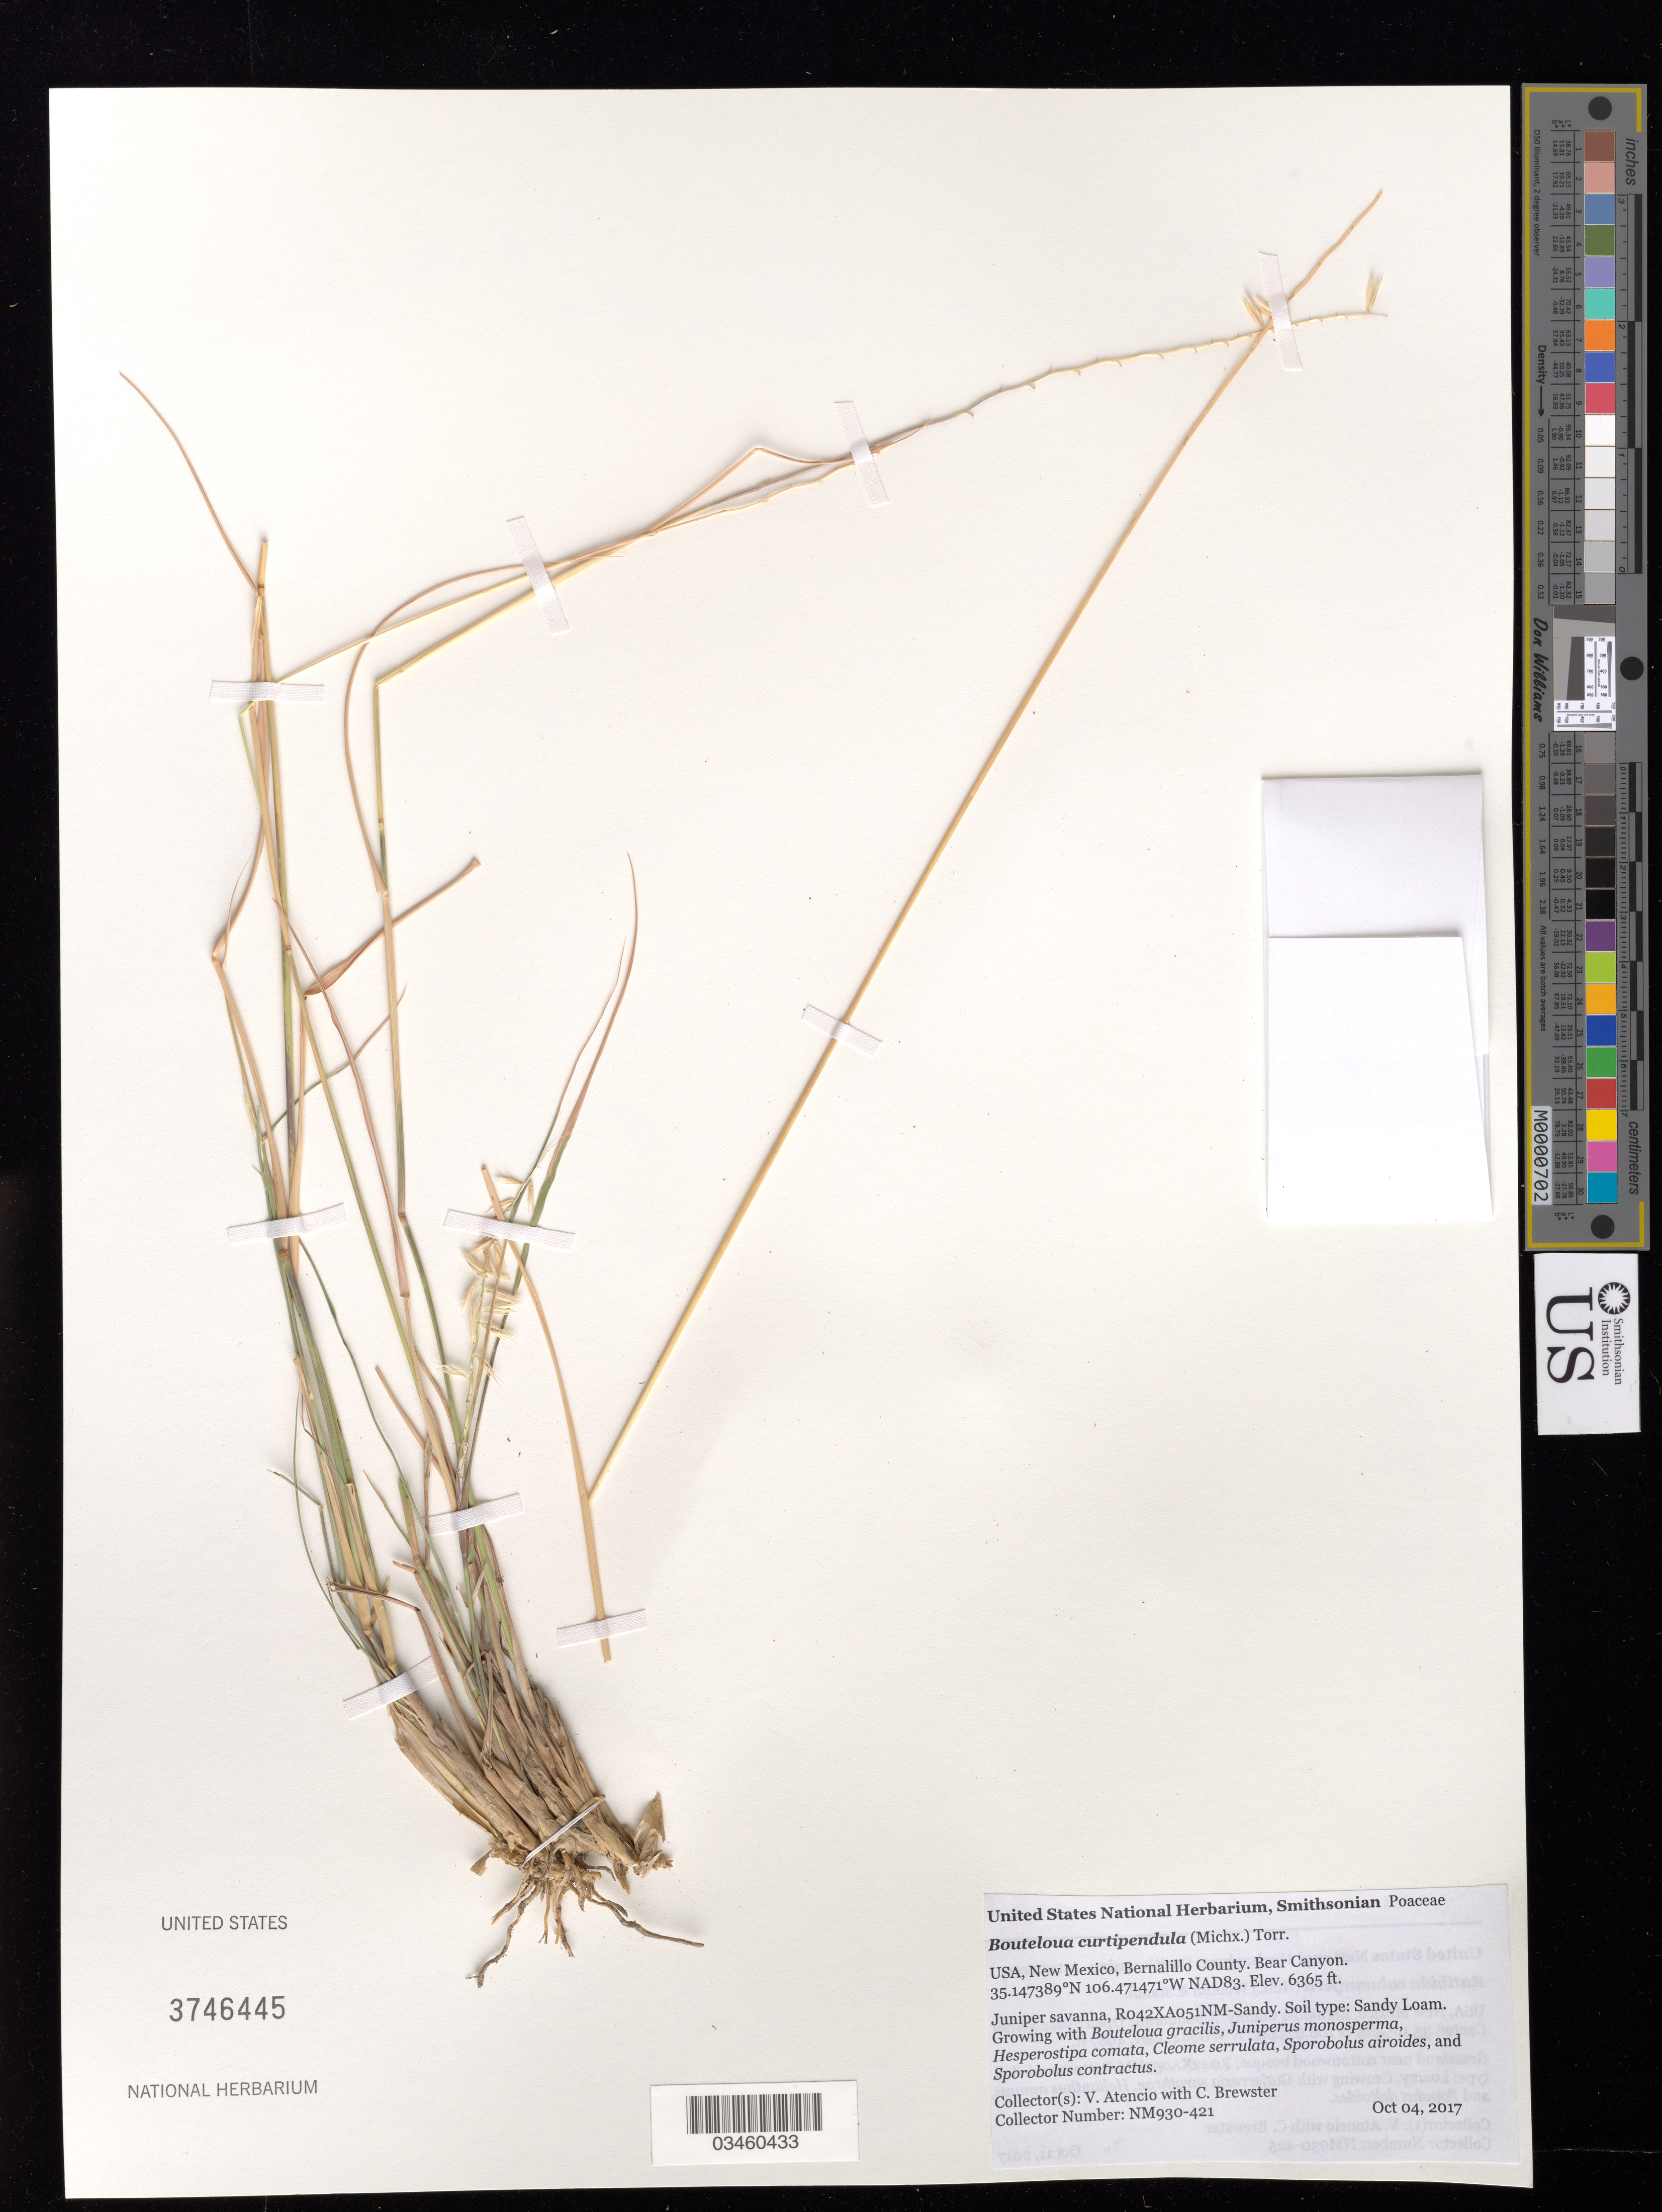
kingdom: Plantae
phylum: Tracheophyta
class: Liliopsida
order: Poales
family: Poaceae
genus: Bouteloua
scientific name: Bouteloua curtipendula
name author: (Michx.) Torr.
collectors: V. Atencio & C. Brewster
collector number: NM930-421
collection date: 2017-10-04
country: United States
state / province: New Mexico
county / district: Bernalillo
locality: Forest Service, Bear Canyon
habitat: R042XA051NM-Sandy loam. Juniper savanna.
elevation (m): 1940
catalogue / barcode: US 3746445